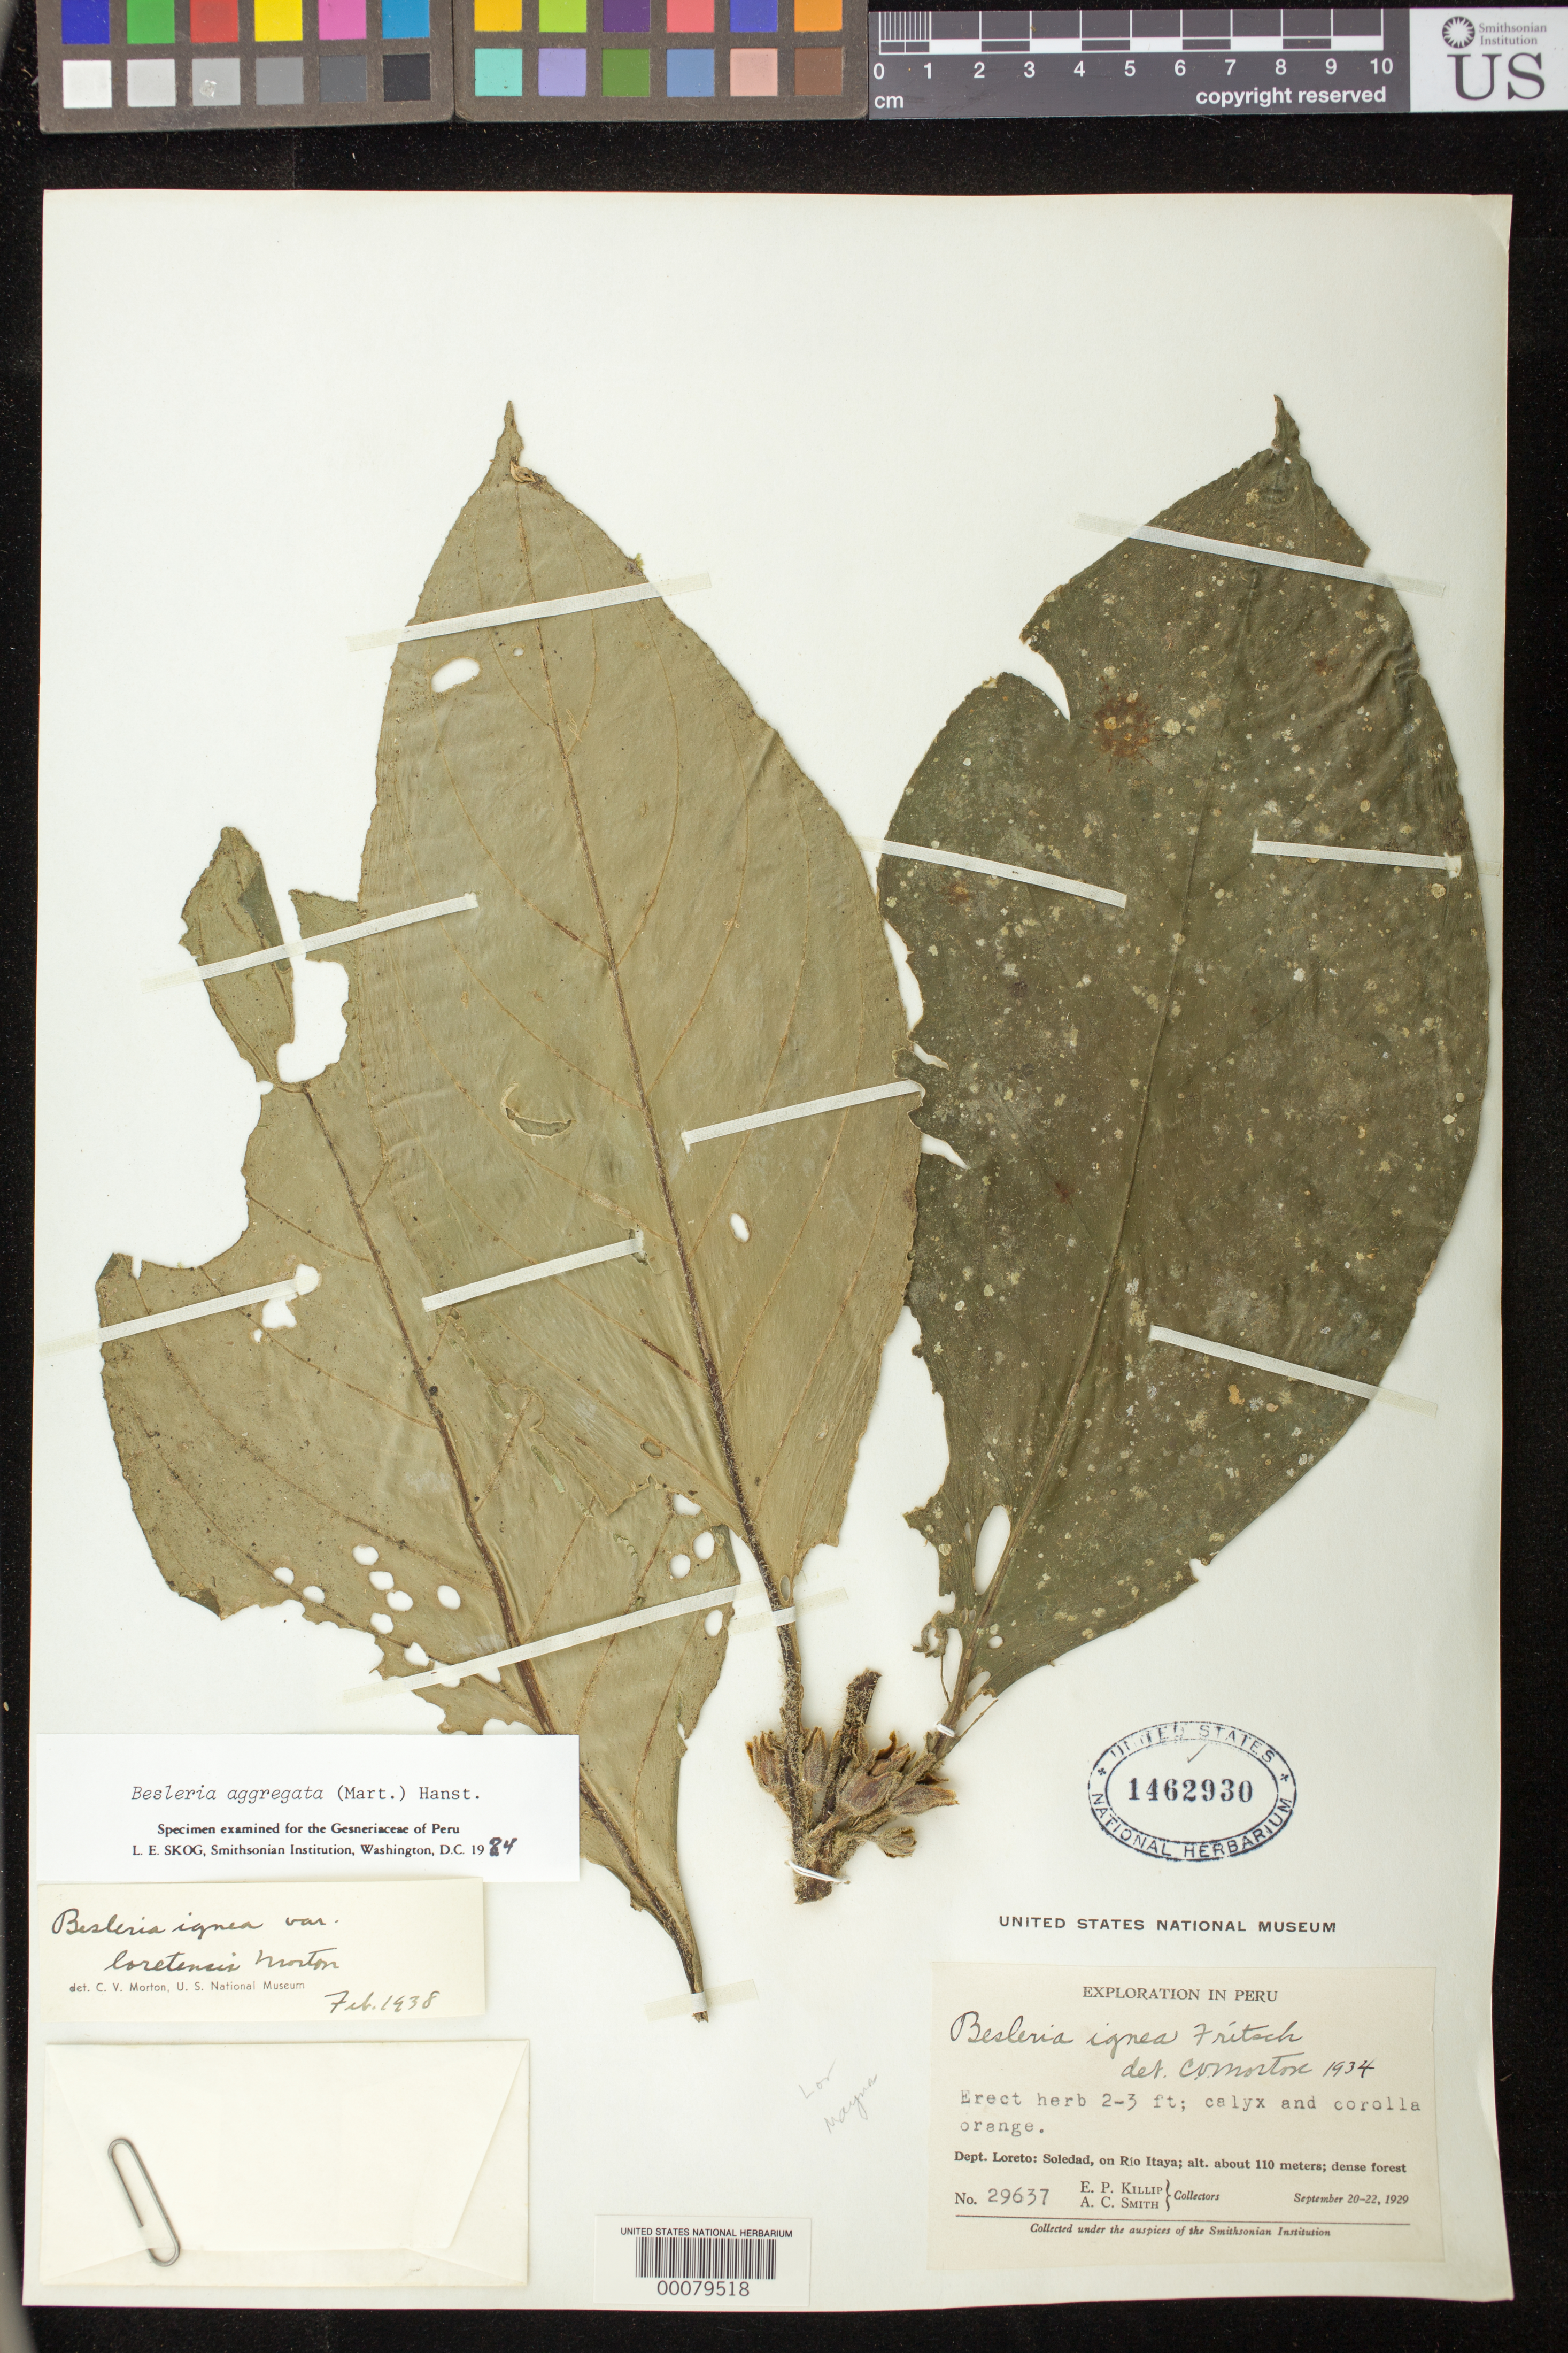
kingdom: Plantae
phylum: Tracheophyta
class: Magnoliopsida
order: Lamiales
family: Gesneriaceae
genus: Besleria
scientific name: Besleria aggregata var. aggregata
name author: (Mart.) Hanst.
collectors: E. P. Killip & A. C. Smith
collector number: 29637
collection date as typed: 20-22 Sep 1929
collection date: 1929-09-20/1929-09-22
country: Peru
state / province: Loreto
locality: Soledad, on Rio Itaya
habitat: Dense forest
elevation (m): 110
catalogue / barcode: US 1462930